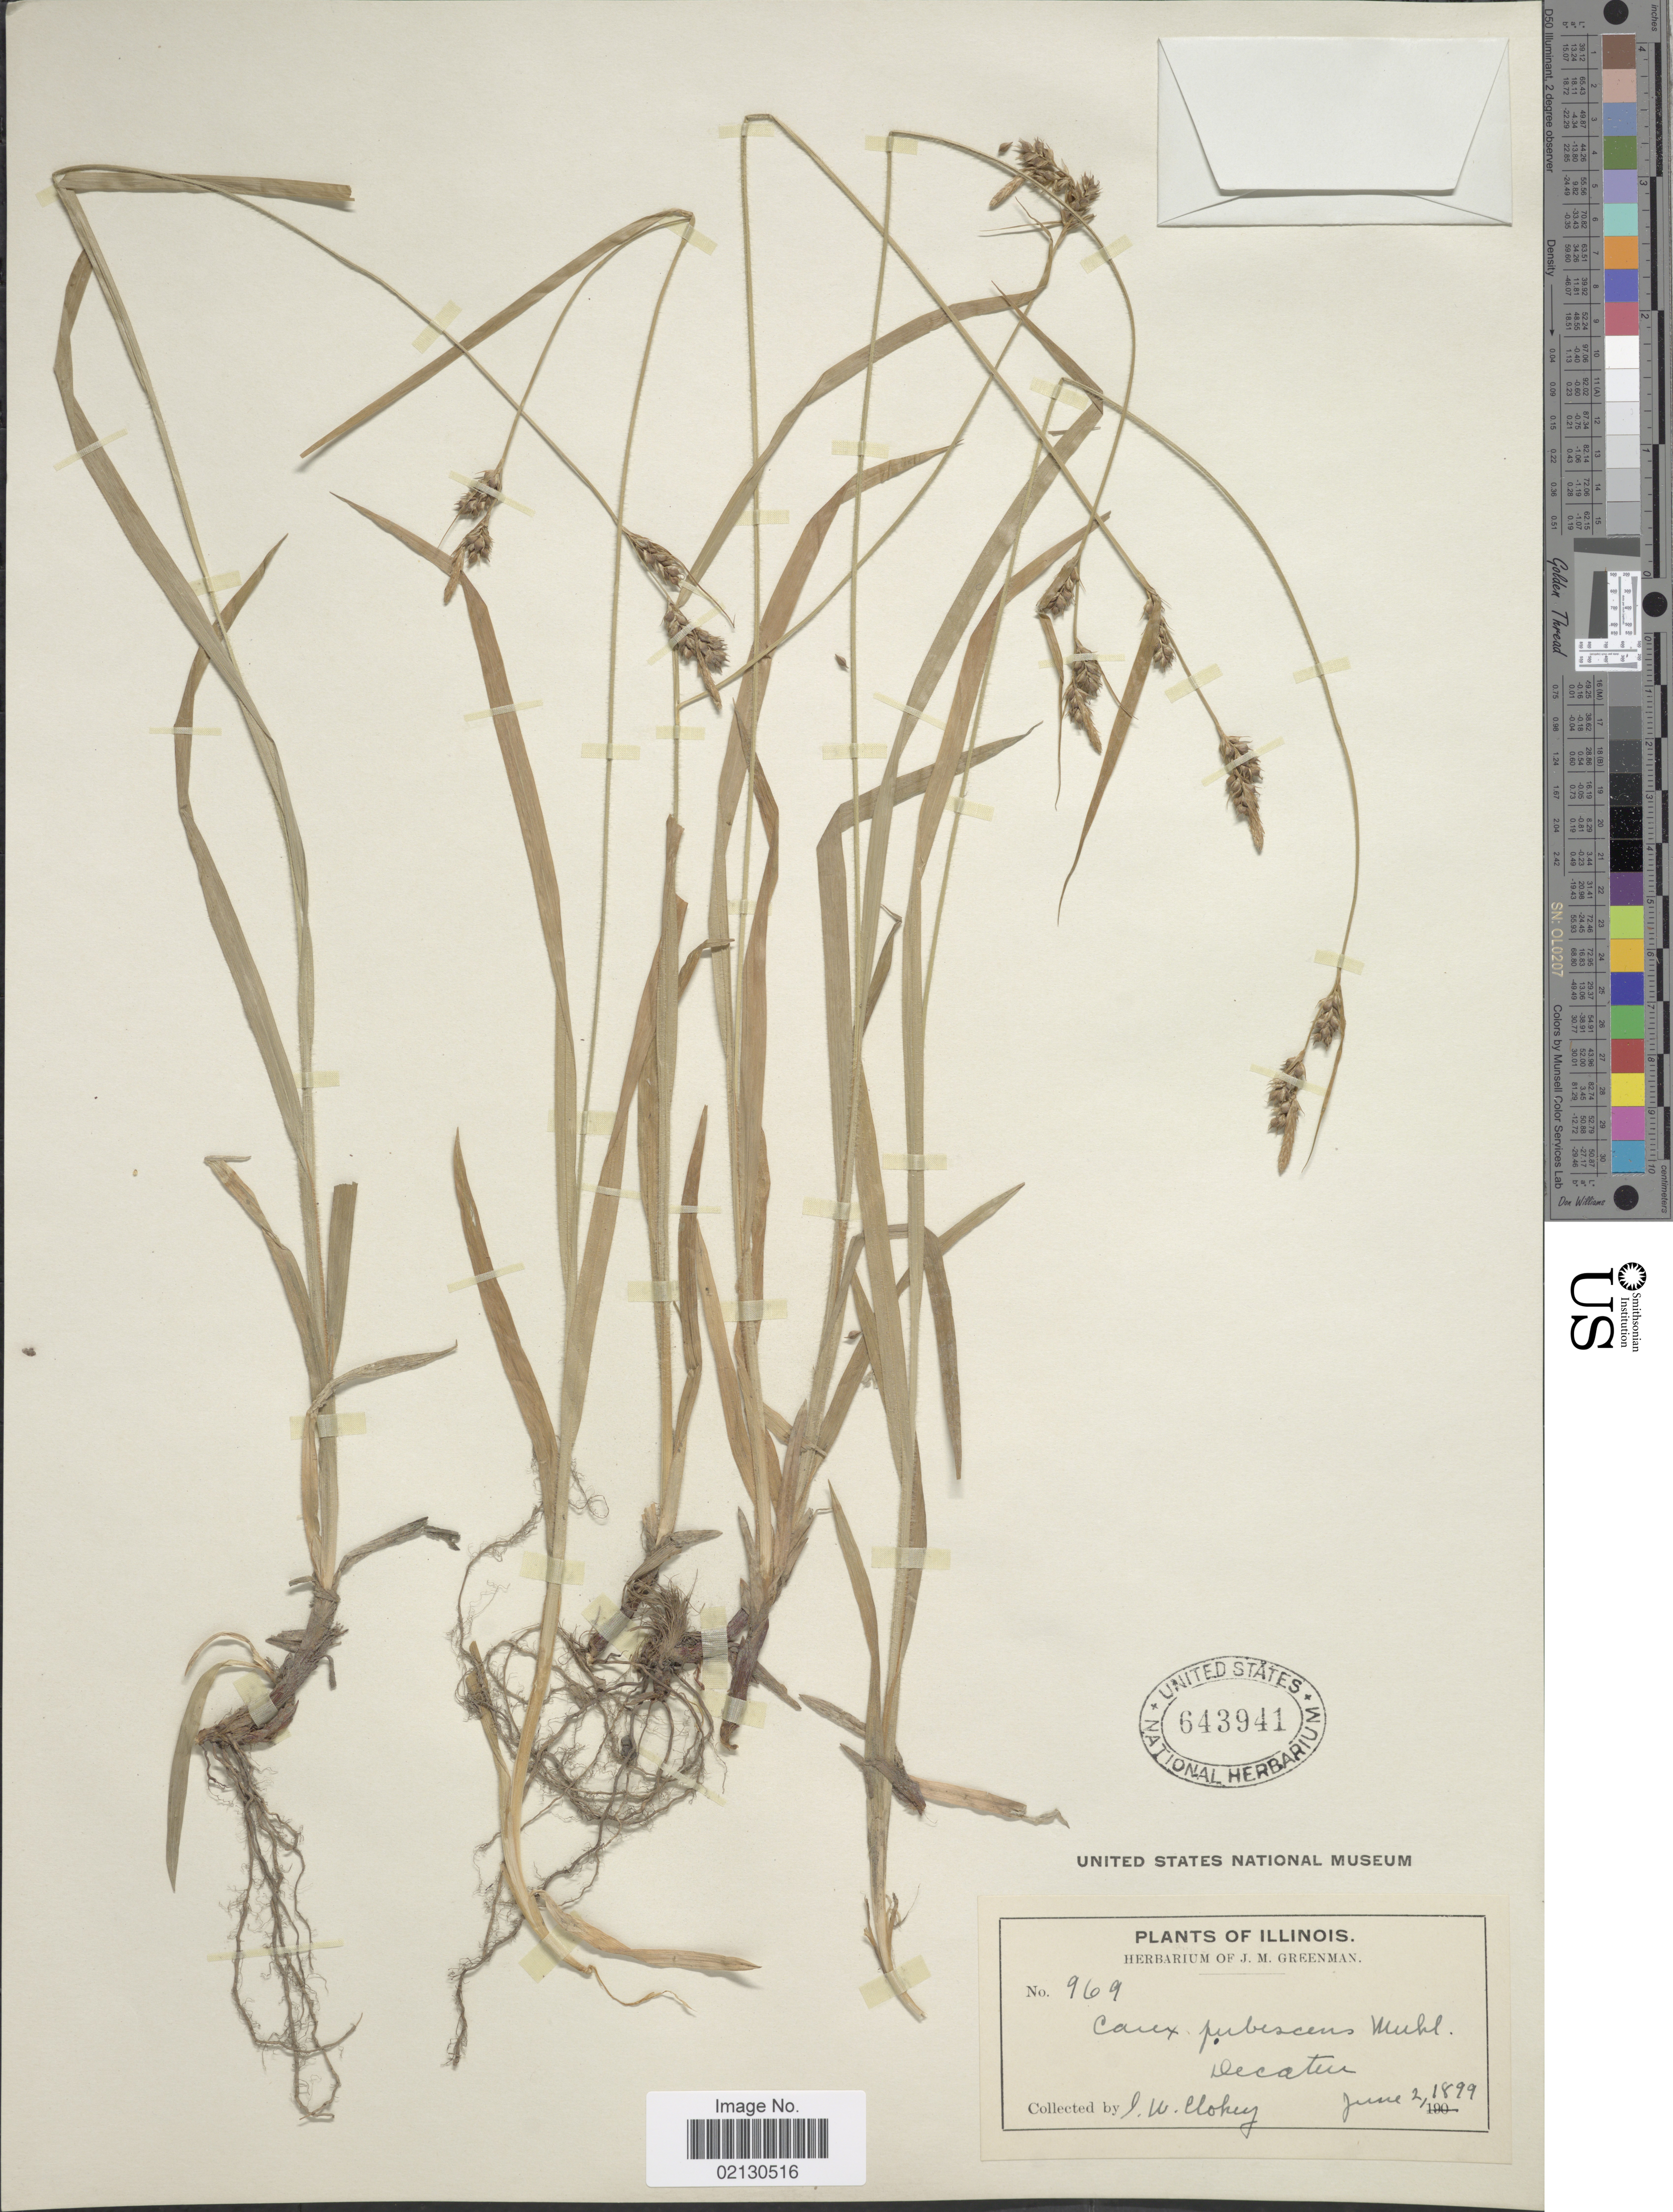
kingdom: Plantae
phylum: Tracheophyta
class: Liliopsida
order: Poales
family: Cyperaceae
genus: Carex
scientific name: Carex hirtifolia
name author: Mack.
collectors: I. W. Clokey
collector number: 969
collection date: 1899-06-02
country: United States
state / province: Illinois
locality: Decatur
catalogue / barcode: US 643941